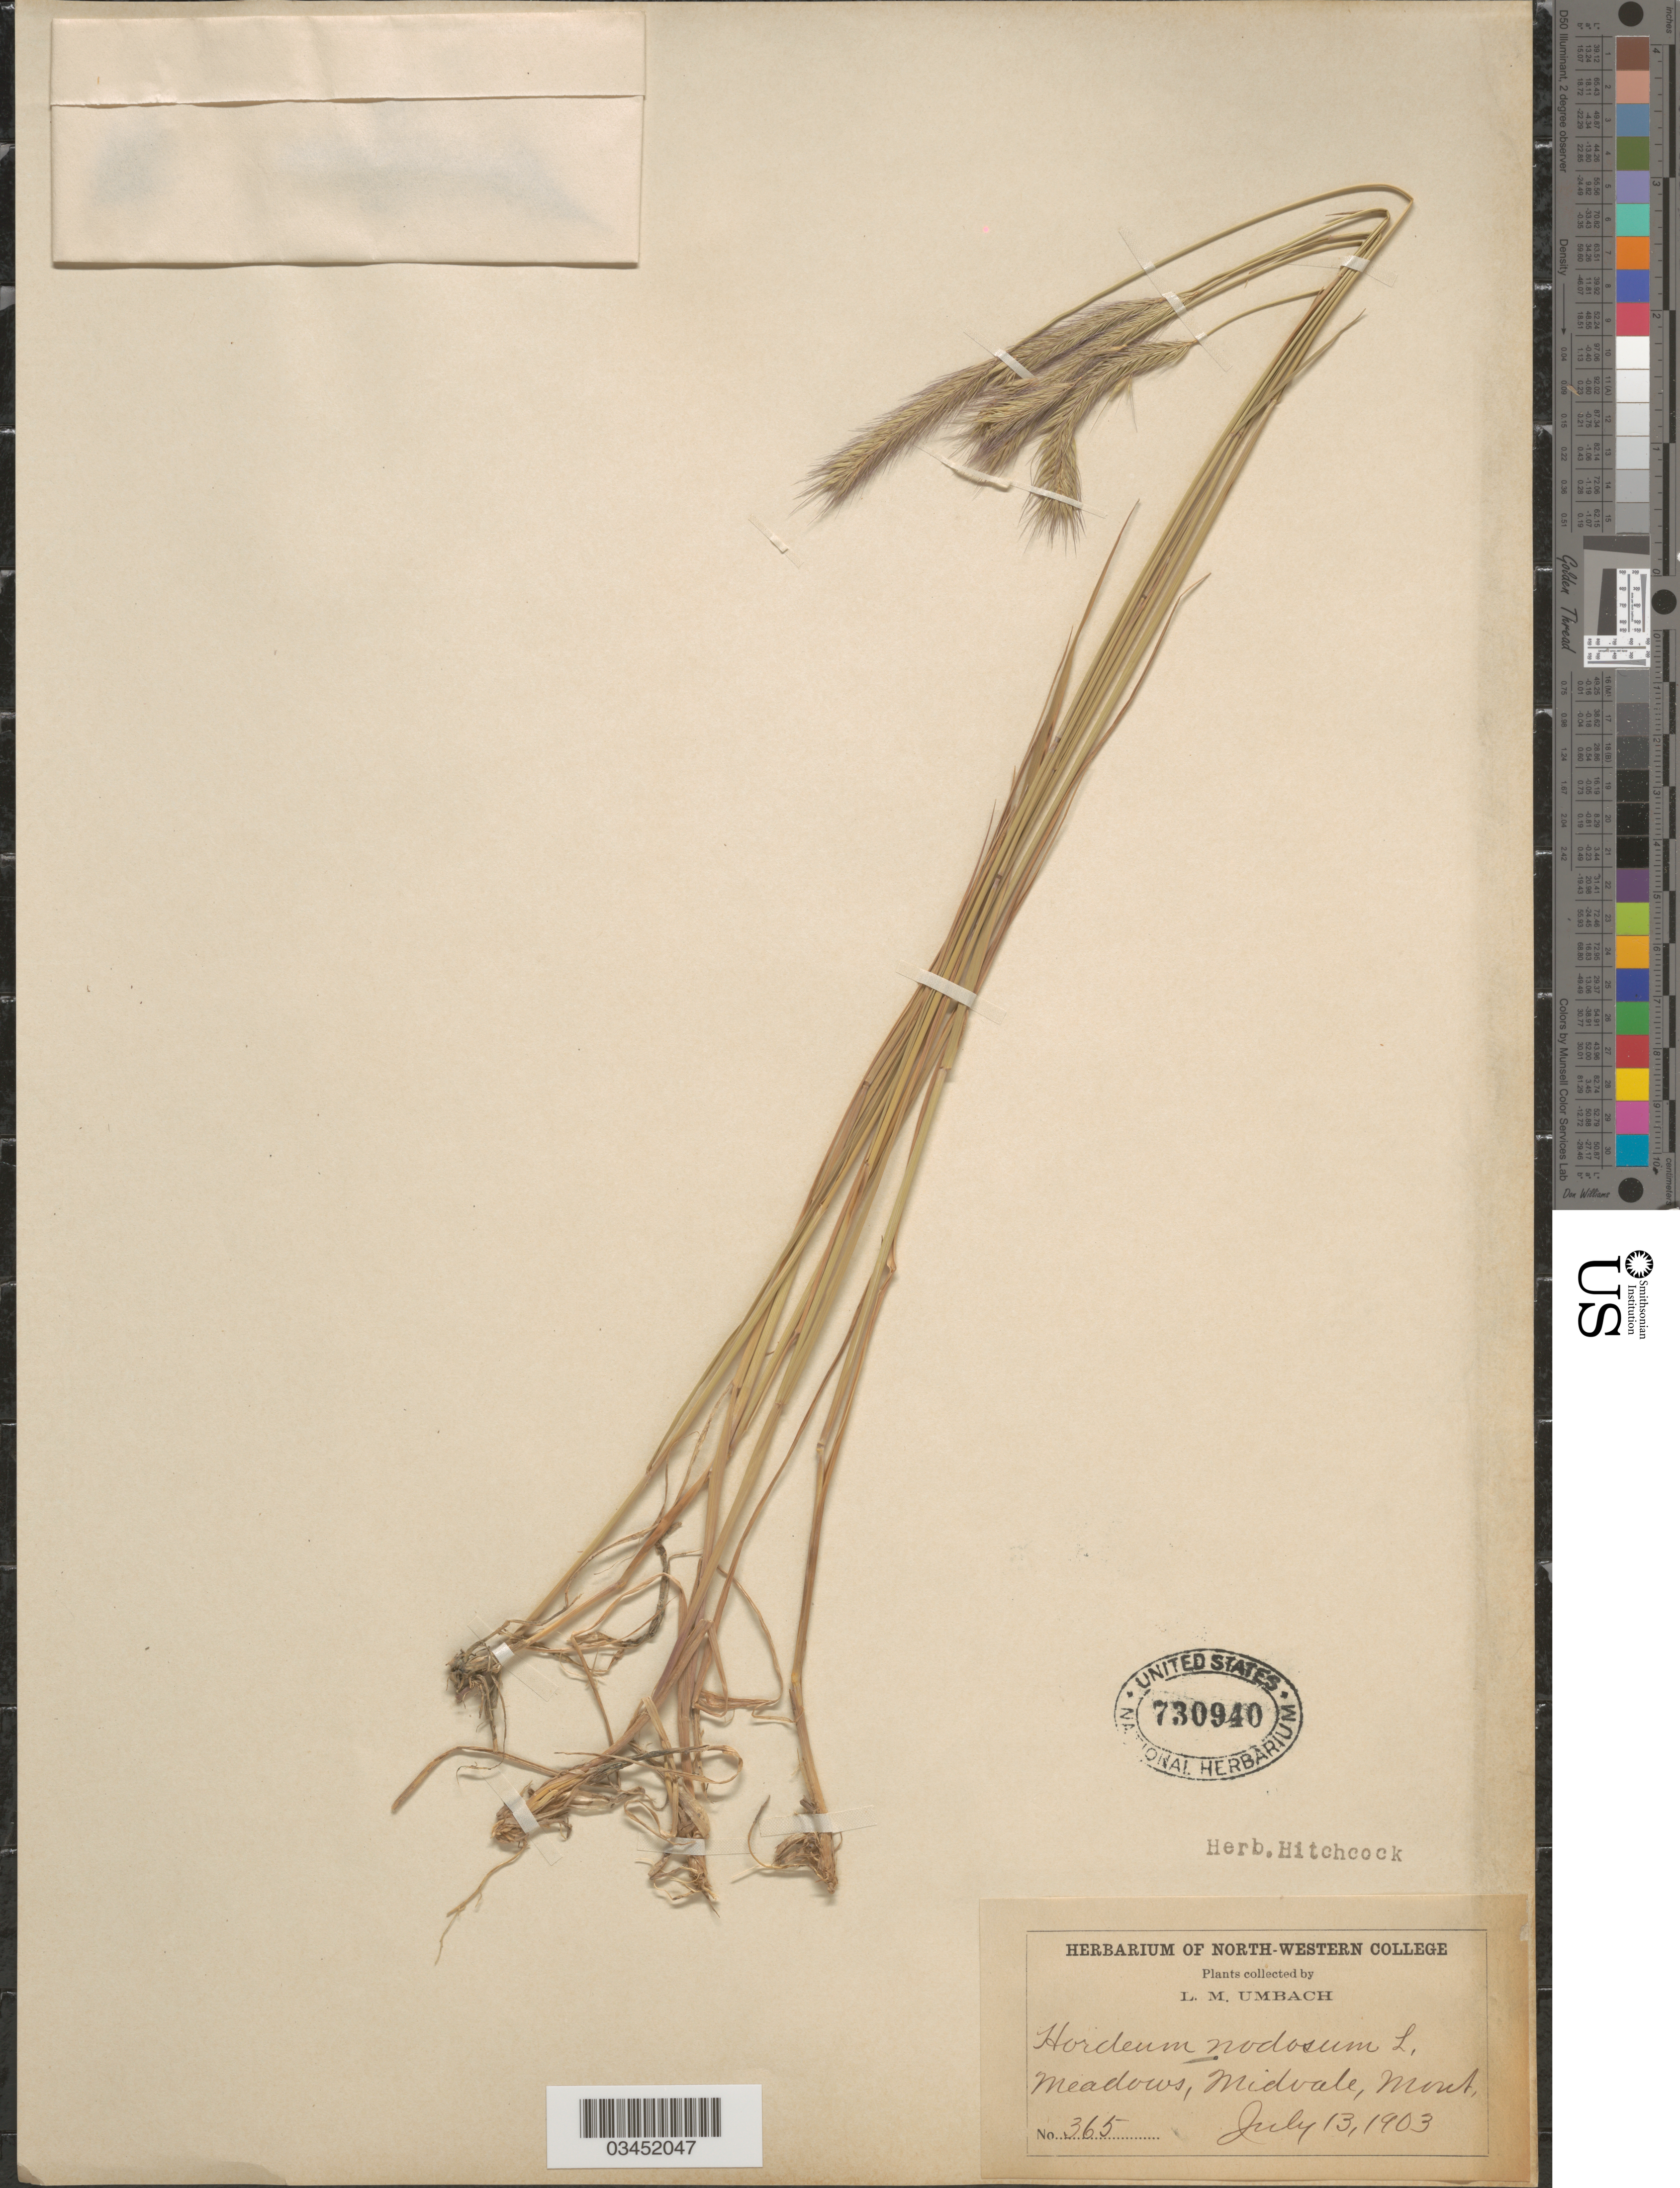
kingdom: Plantae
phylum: Tracheophyta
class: Liliopsida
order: Poales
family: Poaceae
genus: Hordeum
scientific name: Hordeum brachyantherum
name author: Nevski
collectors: L. M. Umbach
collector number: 365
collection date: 1903-07-13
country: United States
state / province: Montana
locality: Meadows, Midvale.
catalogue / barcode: US 730940